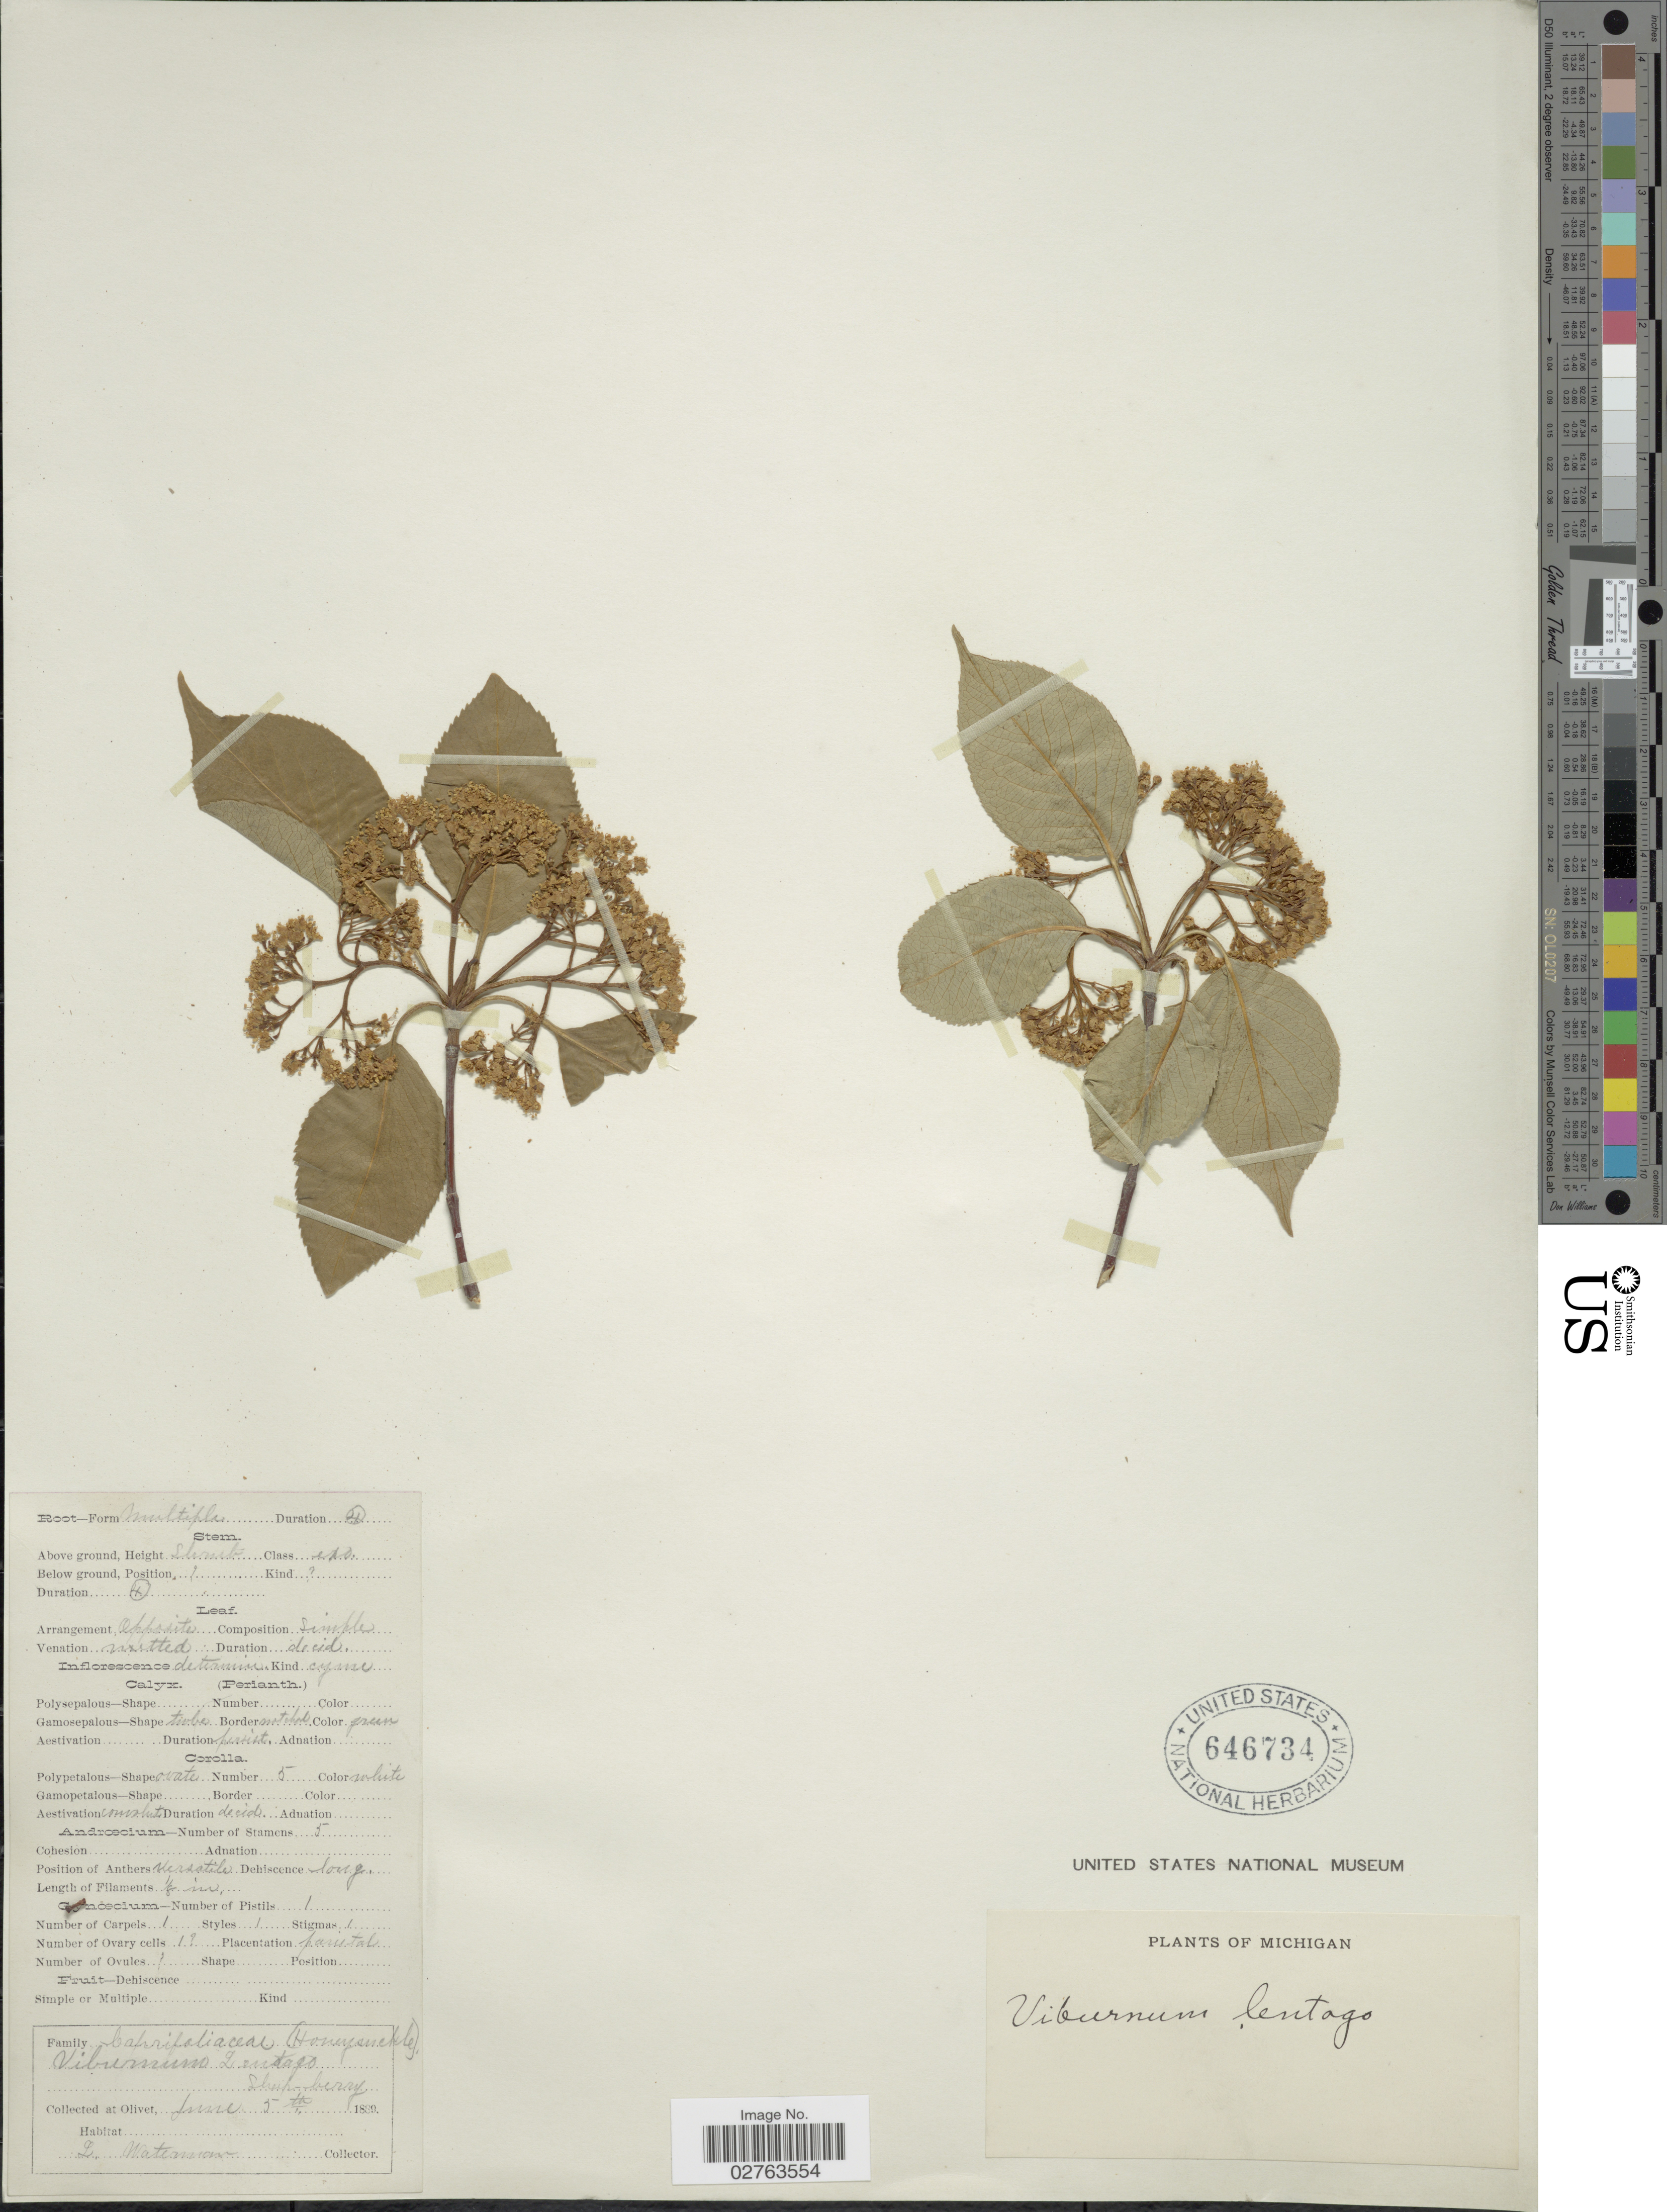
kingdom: Plantae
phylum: Tracheophyta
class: Magnoliopsida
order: Dipsacales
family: Viburnaceae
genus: Viburnum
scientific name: Viburnum lentago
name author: L.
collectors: L. Waterman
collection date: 1889-06-05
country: United States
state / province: Michigan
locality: Olivet.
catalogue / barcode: US 646734